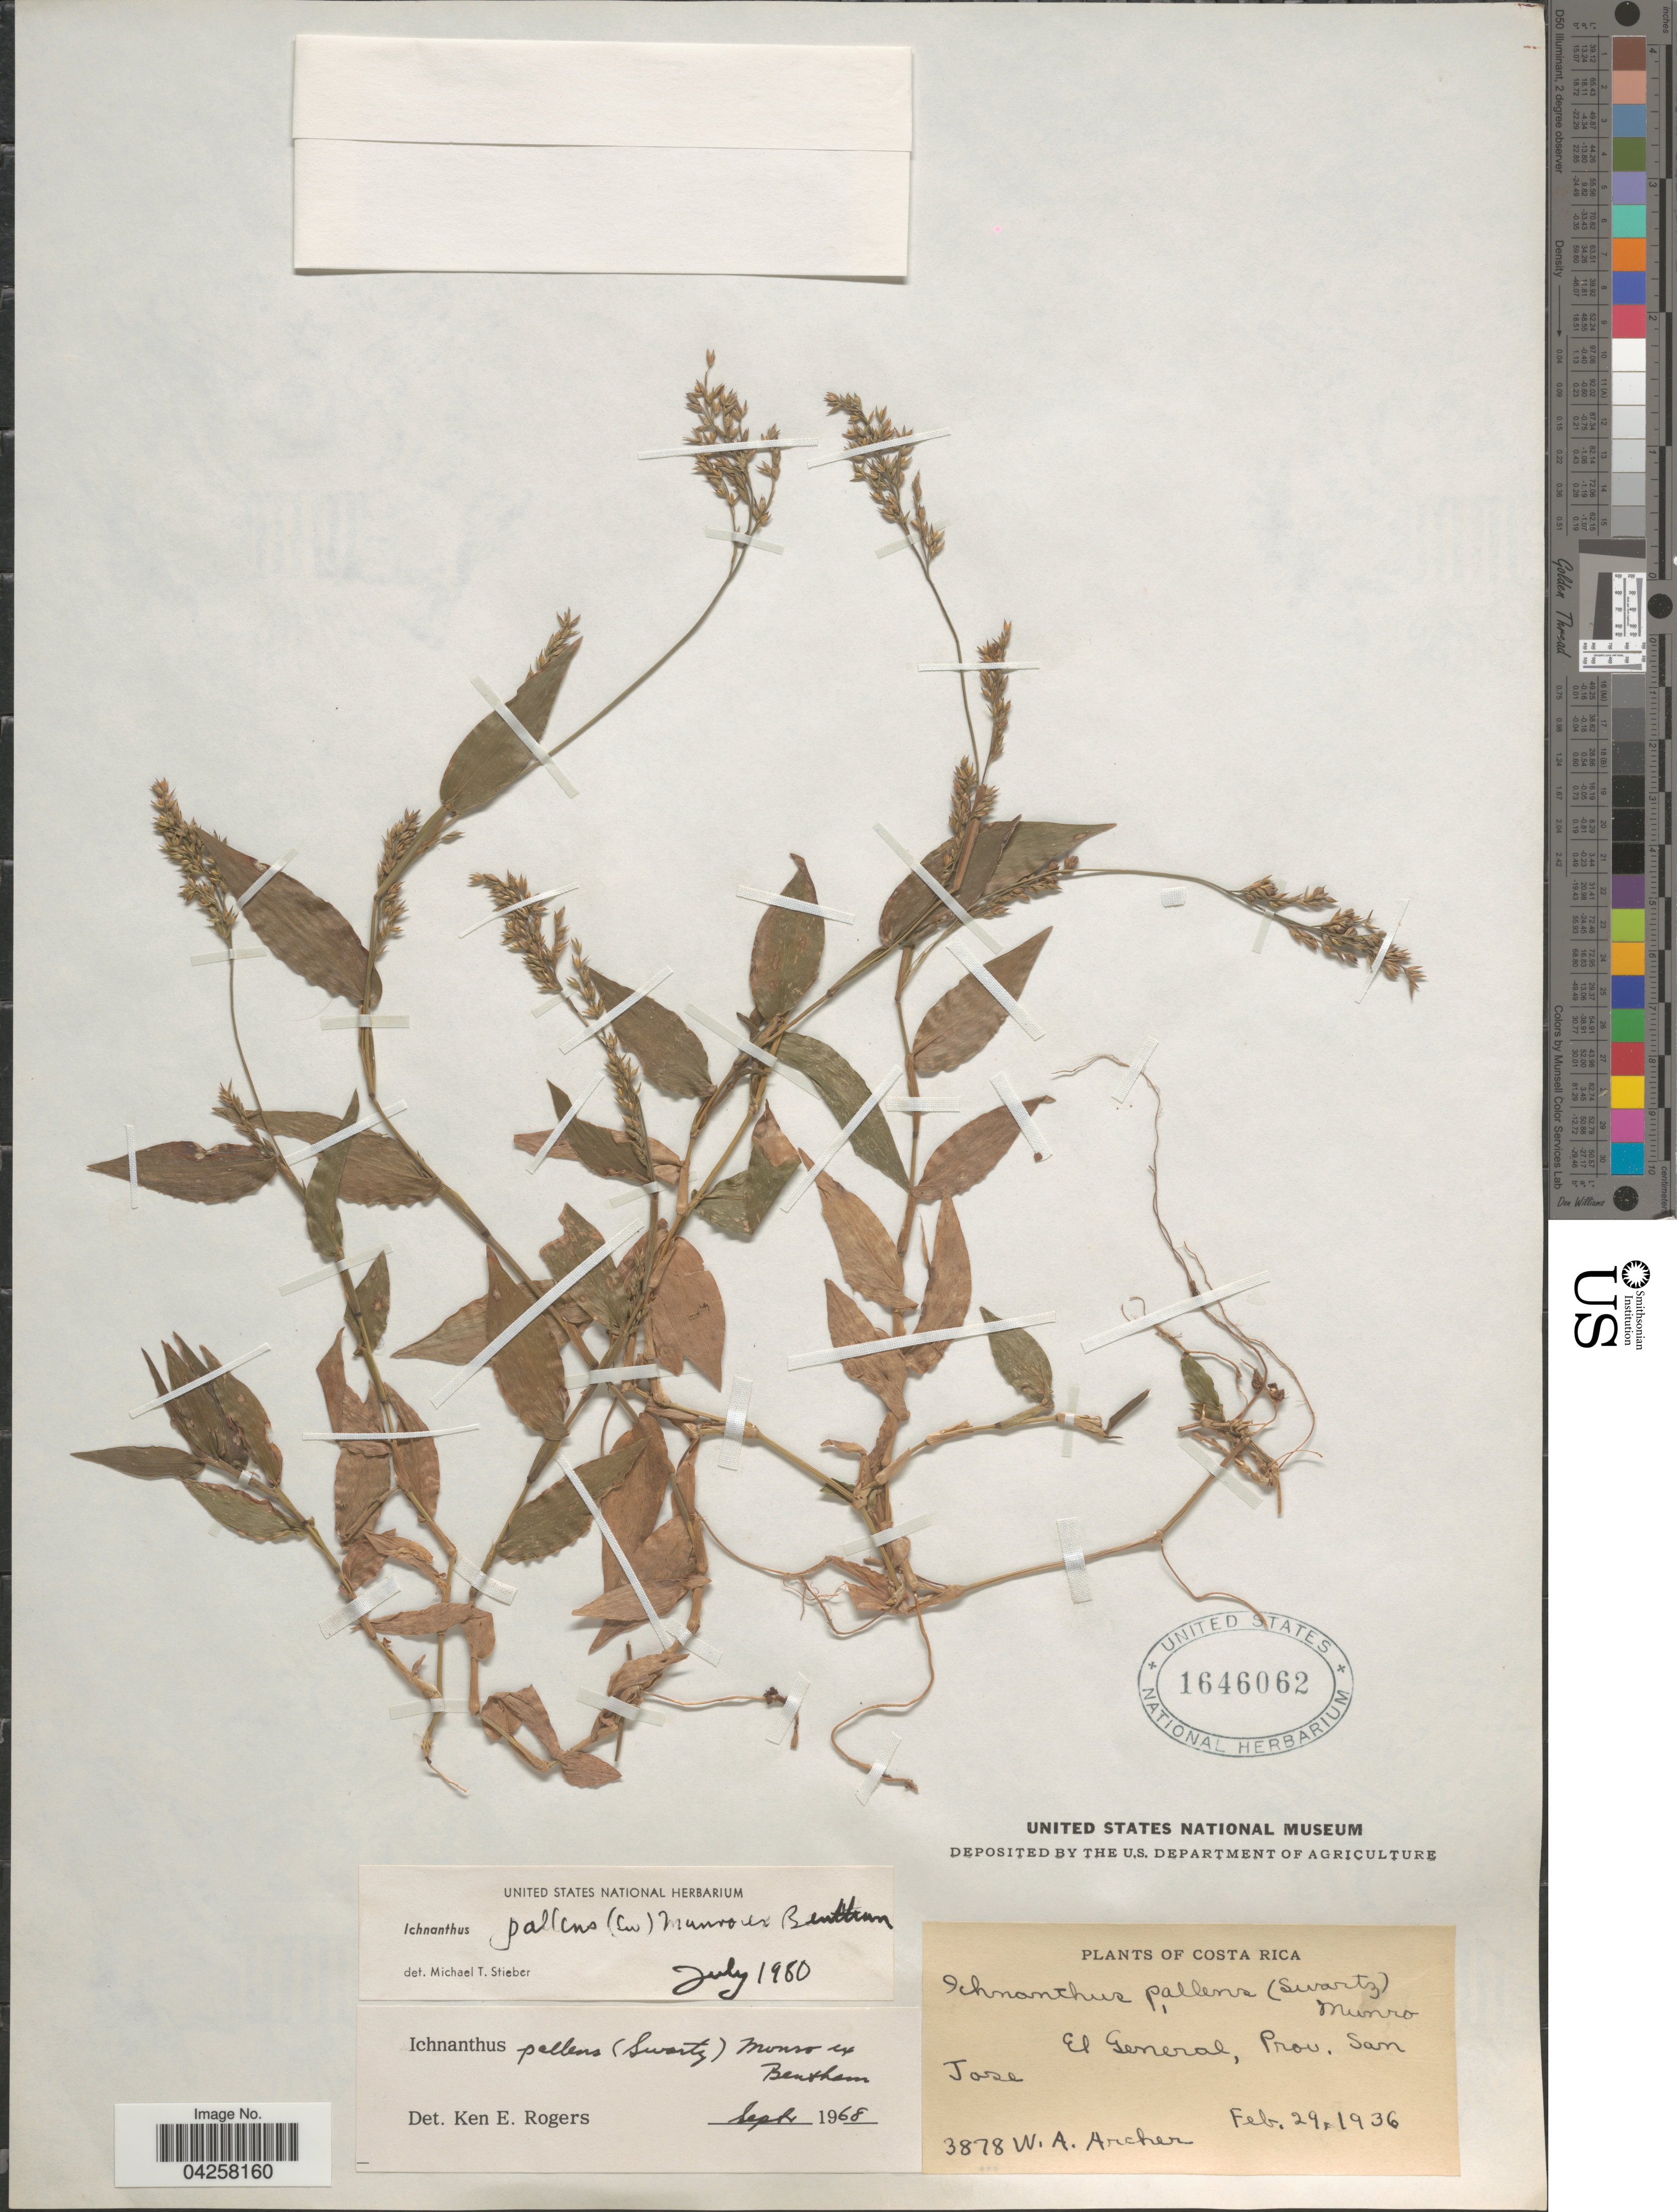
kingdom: Plantae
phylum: Tracheophyta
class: Liliopsida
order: Poales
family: Poaceae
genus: Ichnanthus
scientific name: Ichnanthus pallens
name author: (Sw.) Munro ex Benth.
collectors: W. Archer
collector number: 3878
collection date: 1936-02-29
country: Costa Rica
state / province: San José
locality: El General.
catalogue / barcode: US 1646062